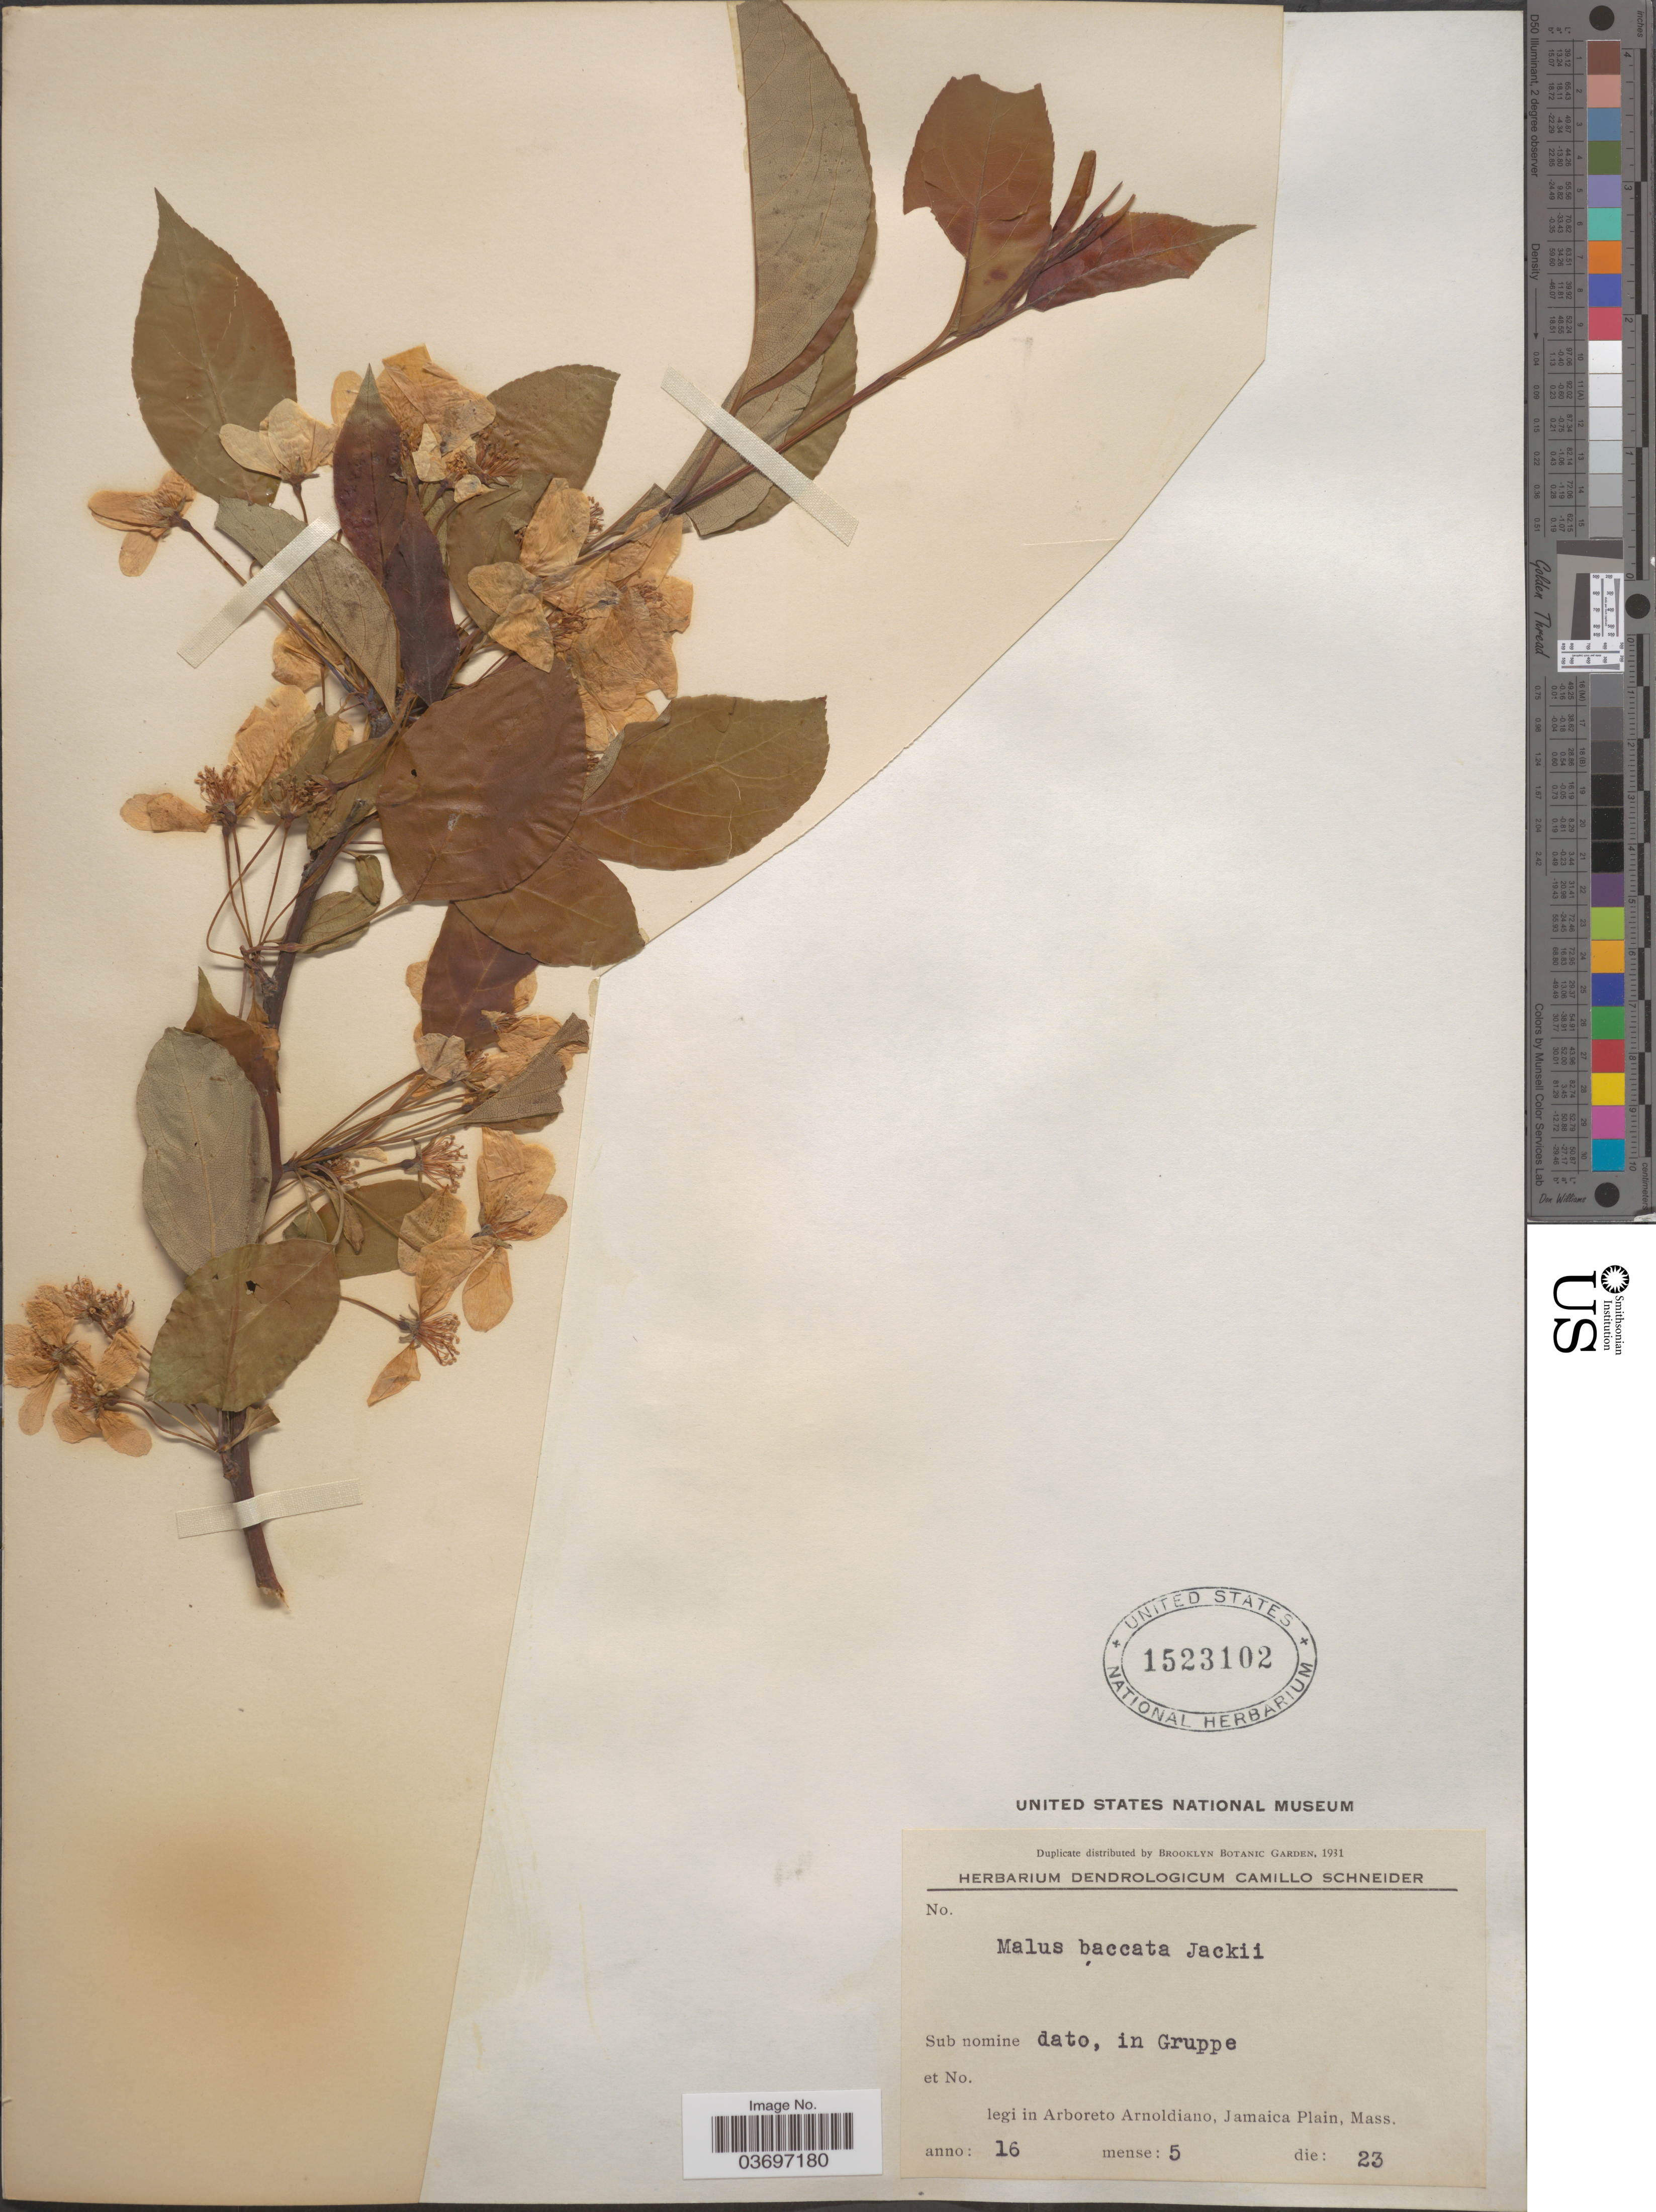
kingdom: Plantae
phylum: Tracheophyta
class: Magnoliopsida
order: Rosales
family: Rosaceae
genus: Malus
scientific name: Malus baccata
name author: (L.) Borkh.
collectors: ex herb. Dendrologicum C. Schneider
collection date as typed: Transcribed d/m/y: 23/5/16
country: United States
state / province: Massachusetts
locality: In Arboreto Arnoldiano, Jamaica Plain.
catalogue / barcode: US 1523102